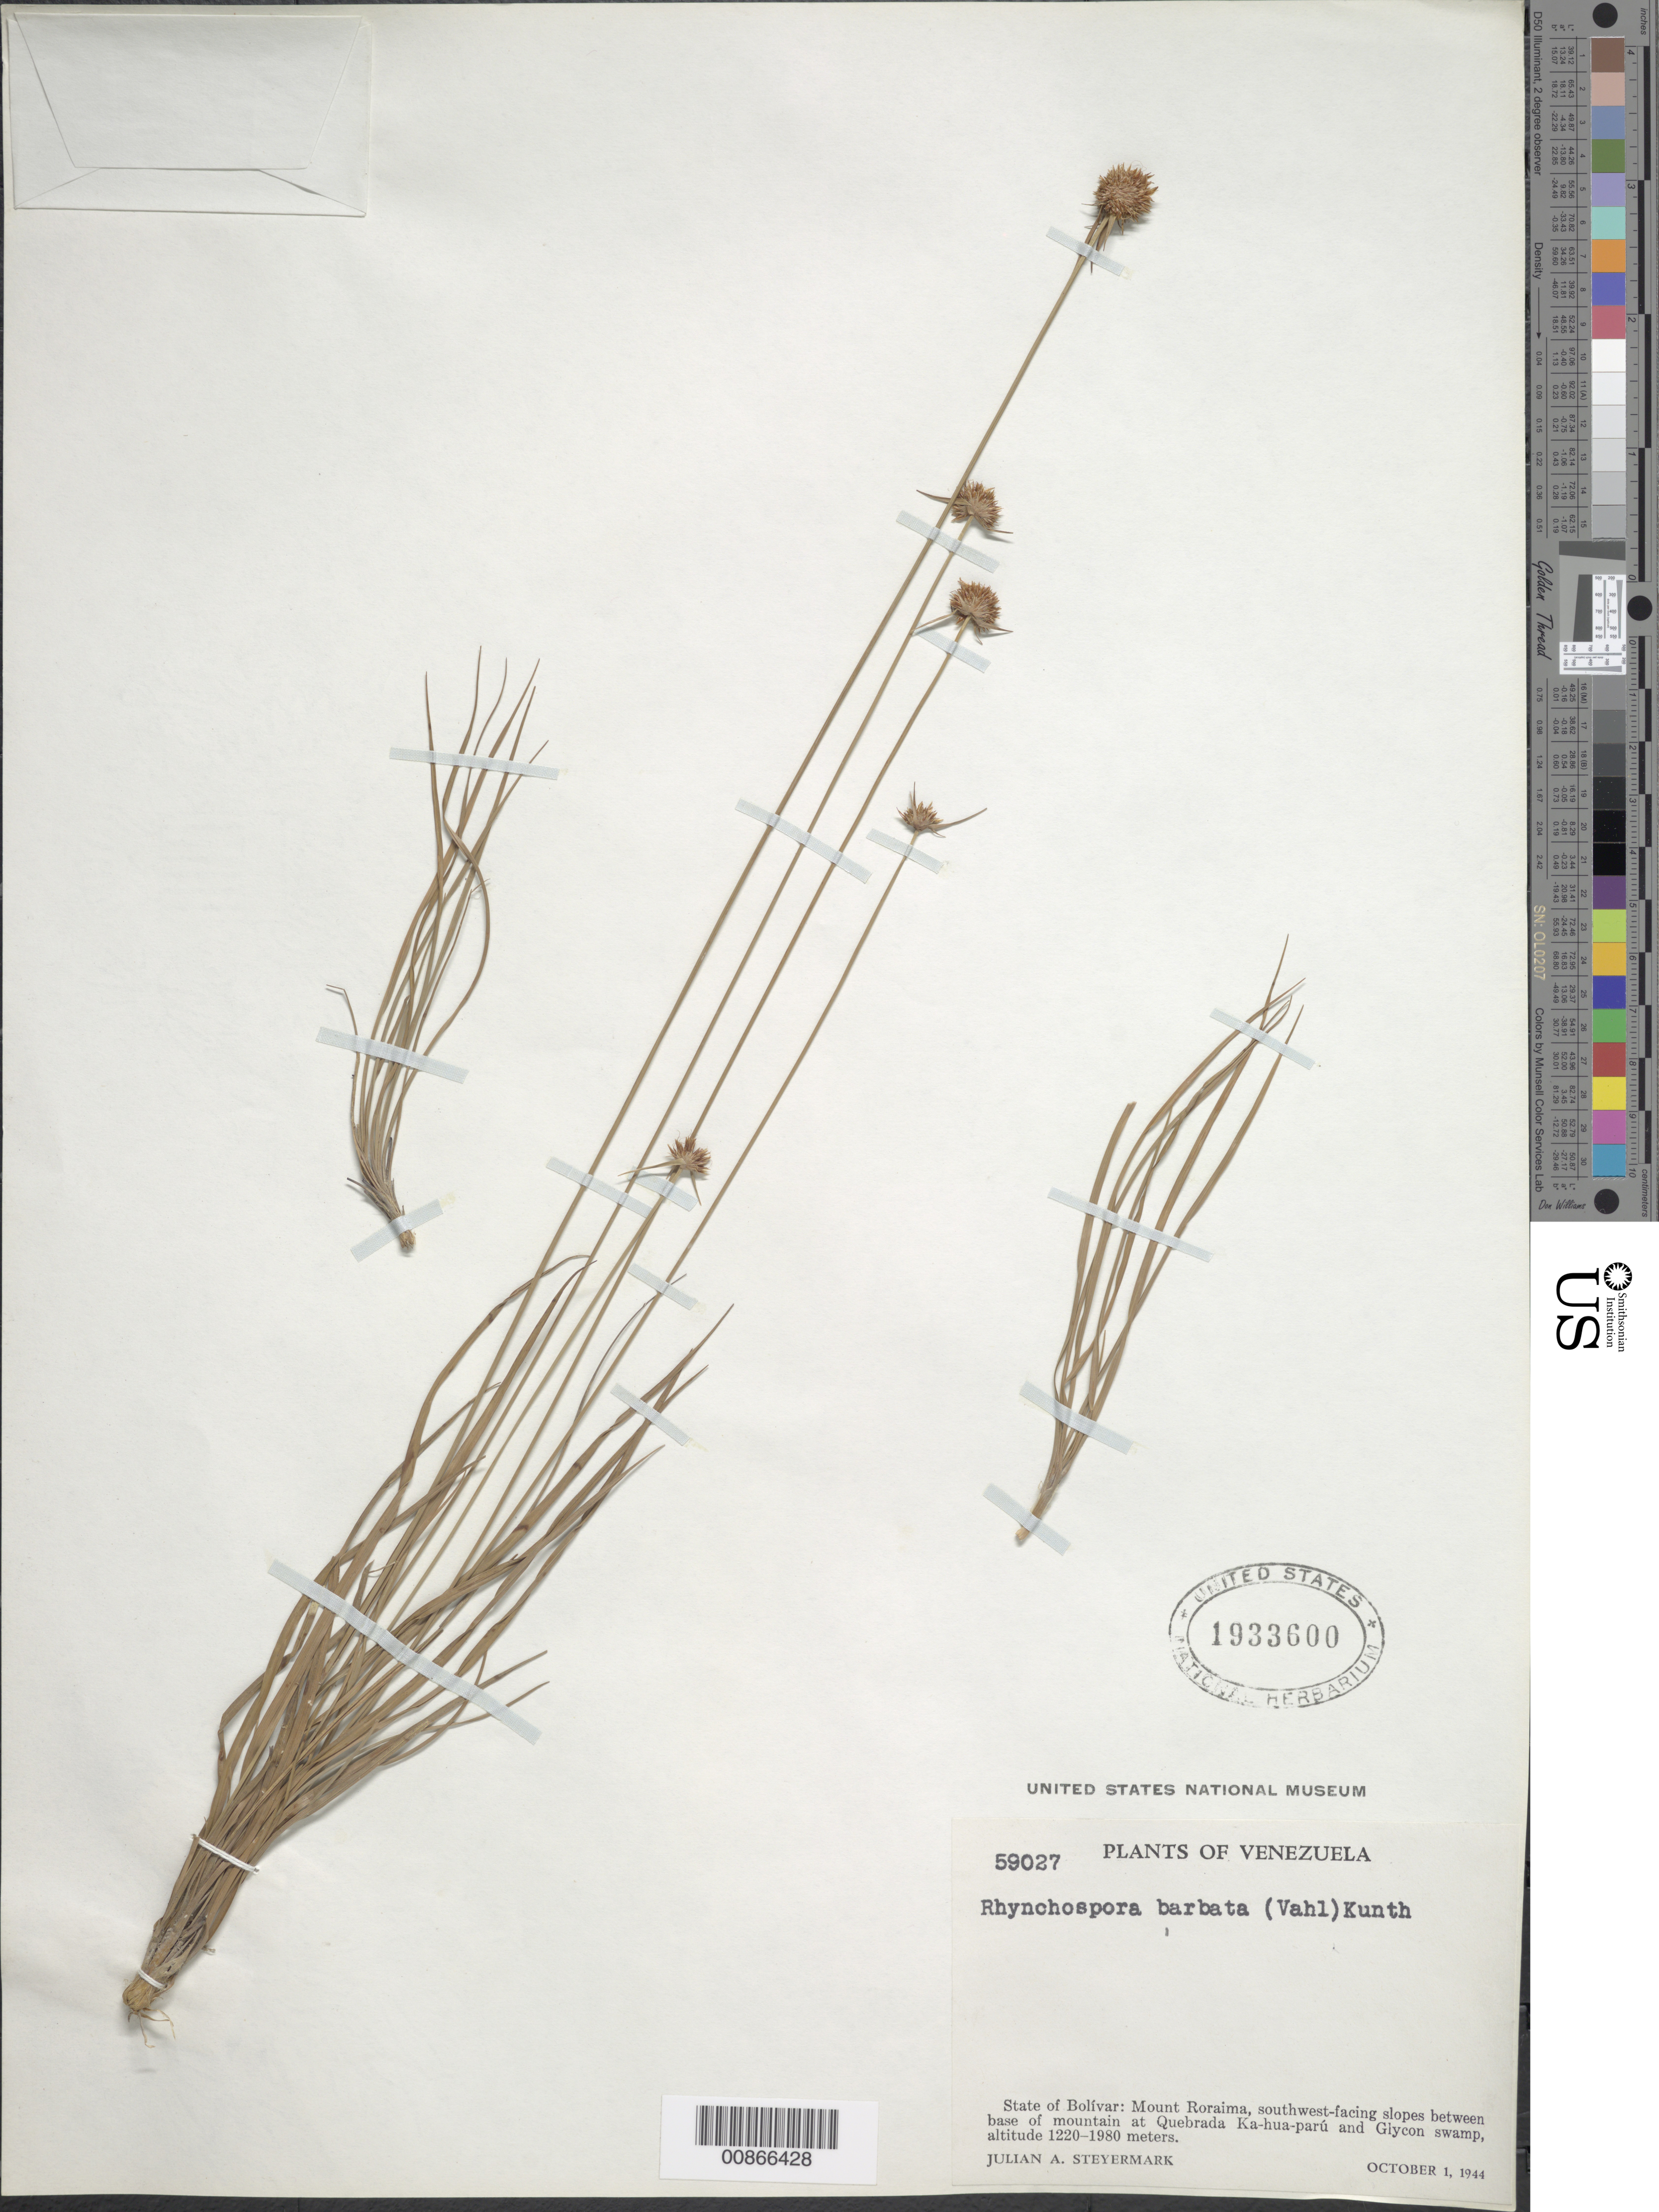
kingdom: Plantae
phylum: Tracheophyta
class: Liliopsida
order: Poales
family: Cyperaceae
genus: Rhynchospora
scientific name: Rhynchospora barbata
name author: (Vahl) Kunth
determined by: Alves, K.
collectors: J. Steyermark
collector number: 59027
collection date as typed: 1-Oct-44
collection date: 1944-10-01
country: Venezuela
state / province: Bolívar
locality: Mt. Roraima, SW-facing slopes between base of mountain at Quebrada Ka-hua parú & Glycon swamp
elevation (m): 1220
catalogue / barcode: US 1933600